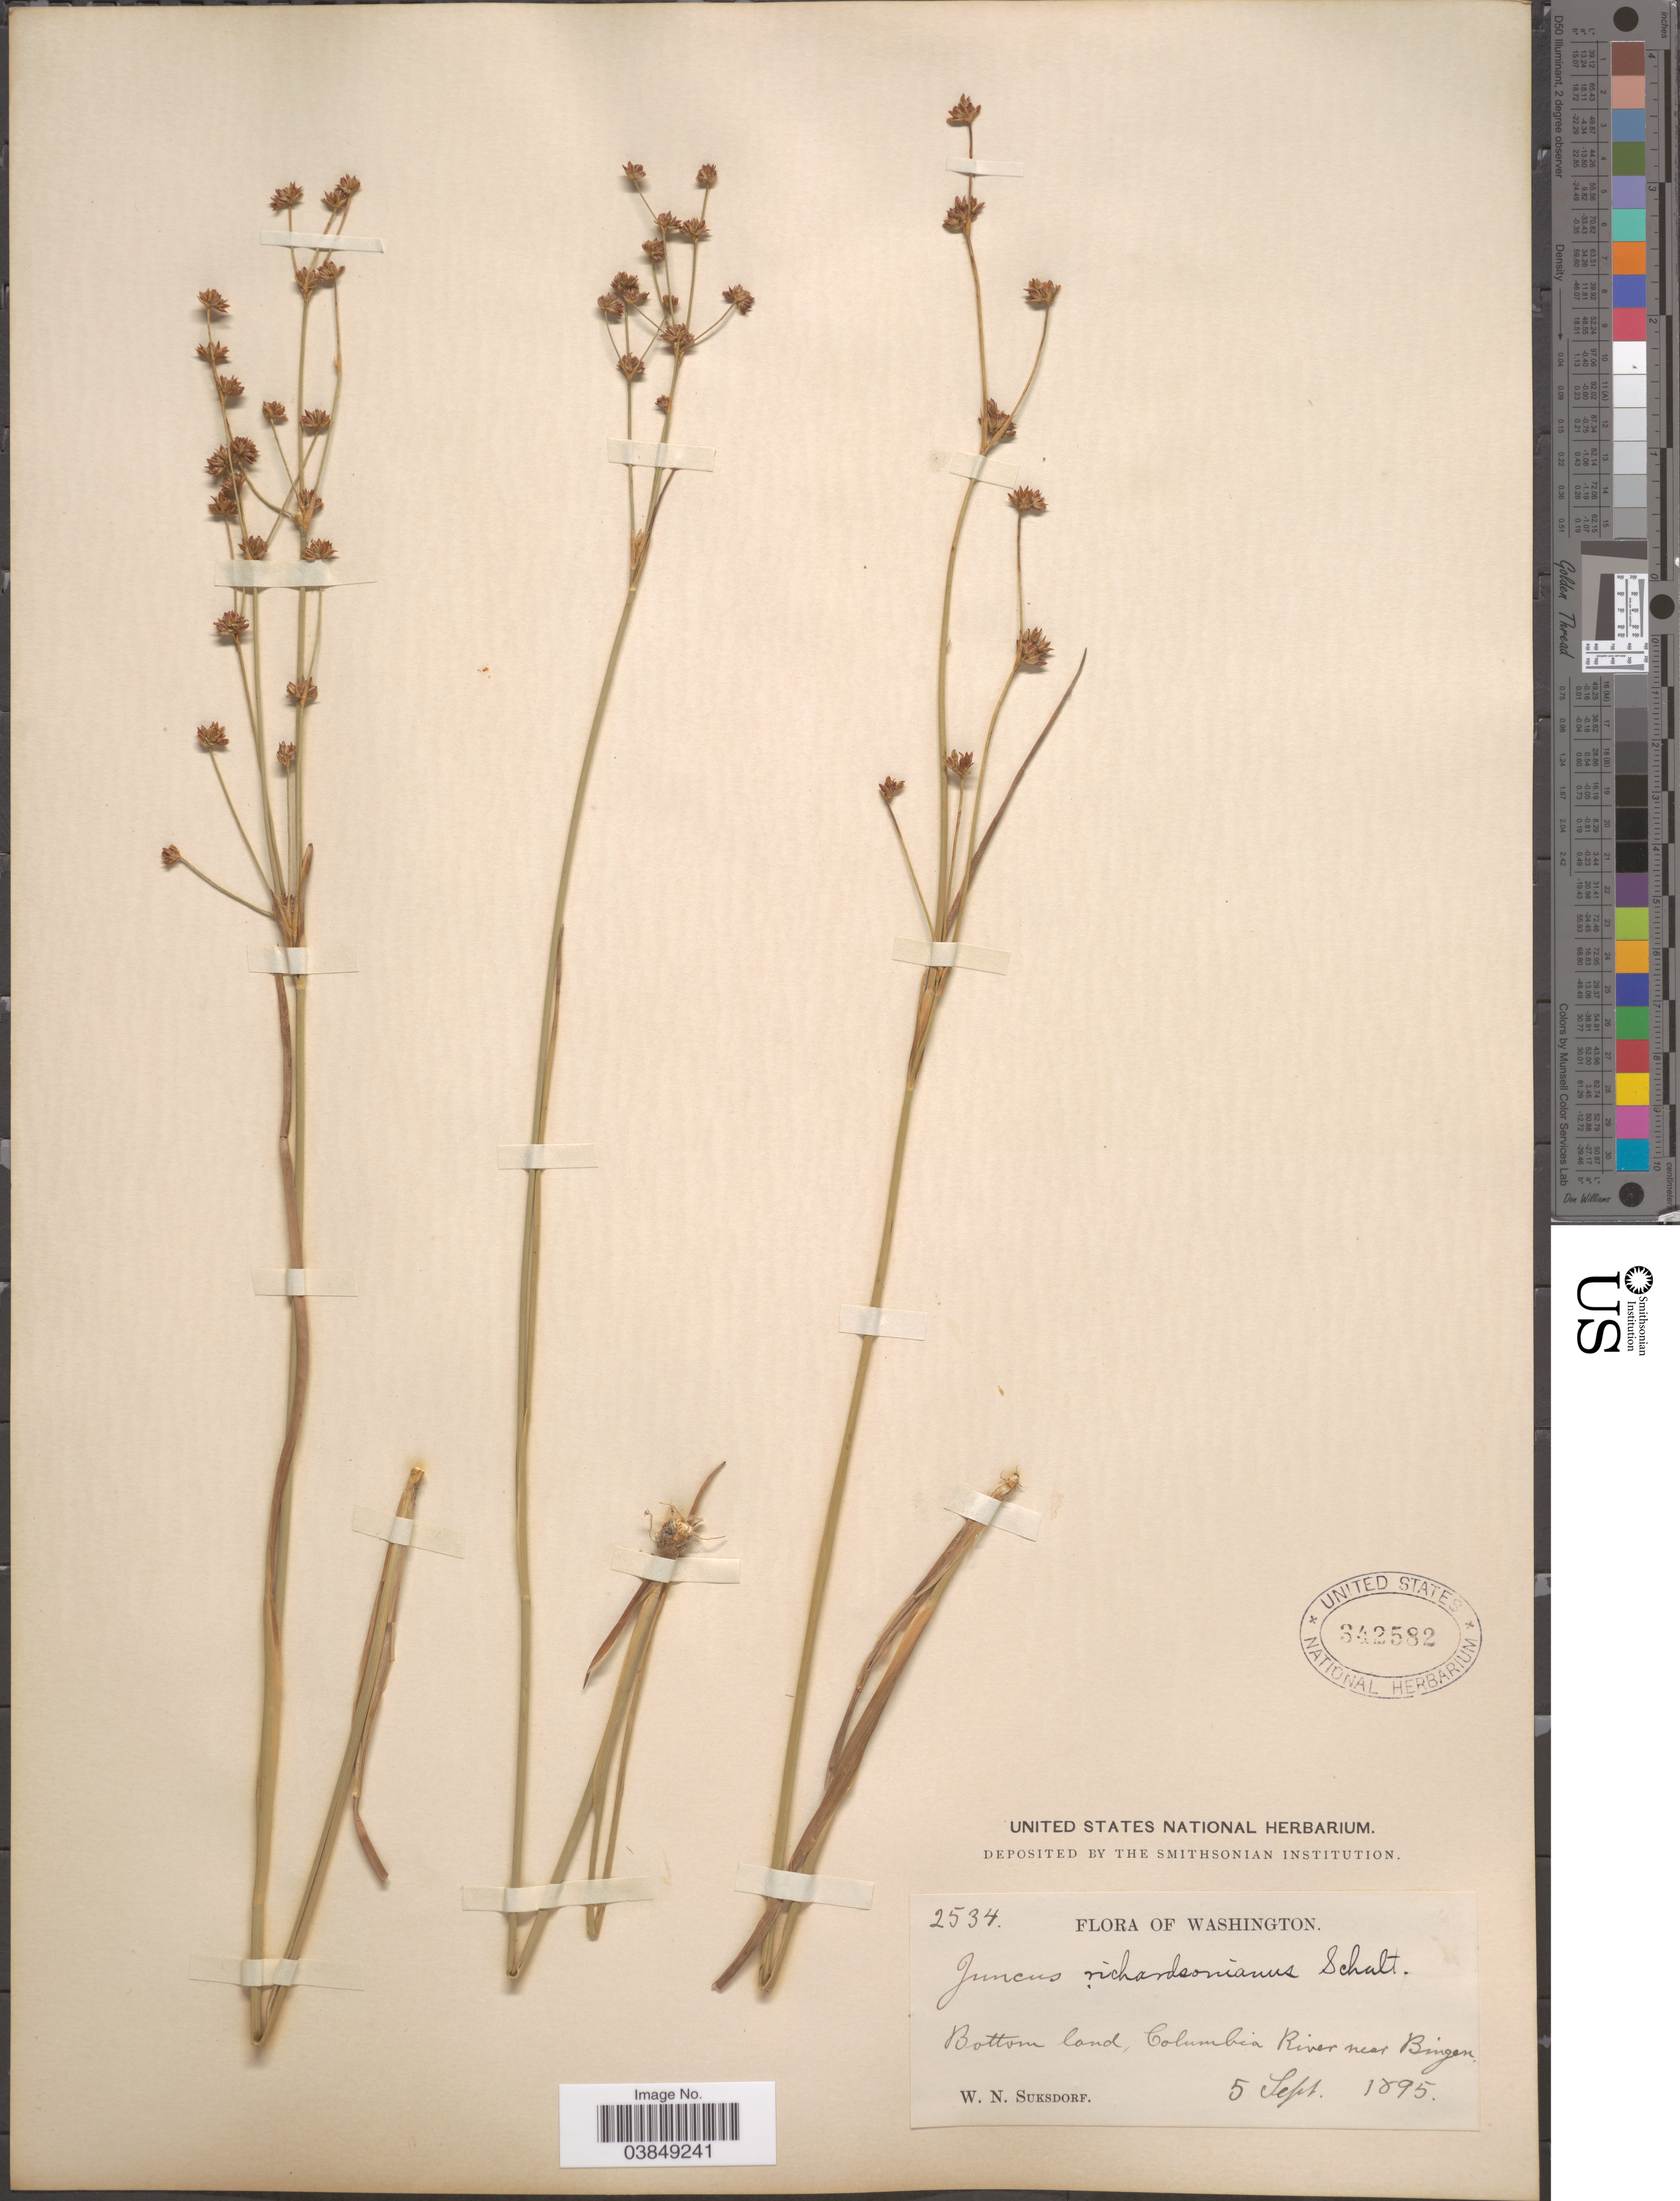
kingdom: Plantae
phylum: Tracheophyta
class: Liliopsida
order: Poales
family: Juncaceae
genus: Juncus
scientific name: Juncus rariflorus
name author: Hartm.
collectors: W. N. Suksdorf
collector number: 2534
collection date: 1895-09-05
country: United States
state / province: Washington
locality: Bottom land, Columbia River near Bingen.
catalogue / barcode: US 342582